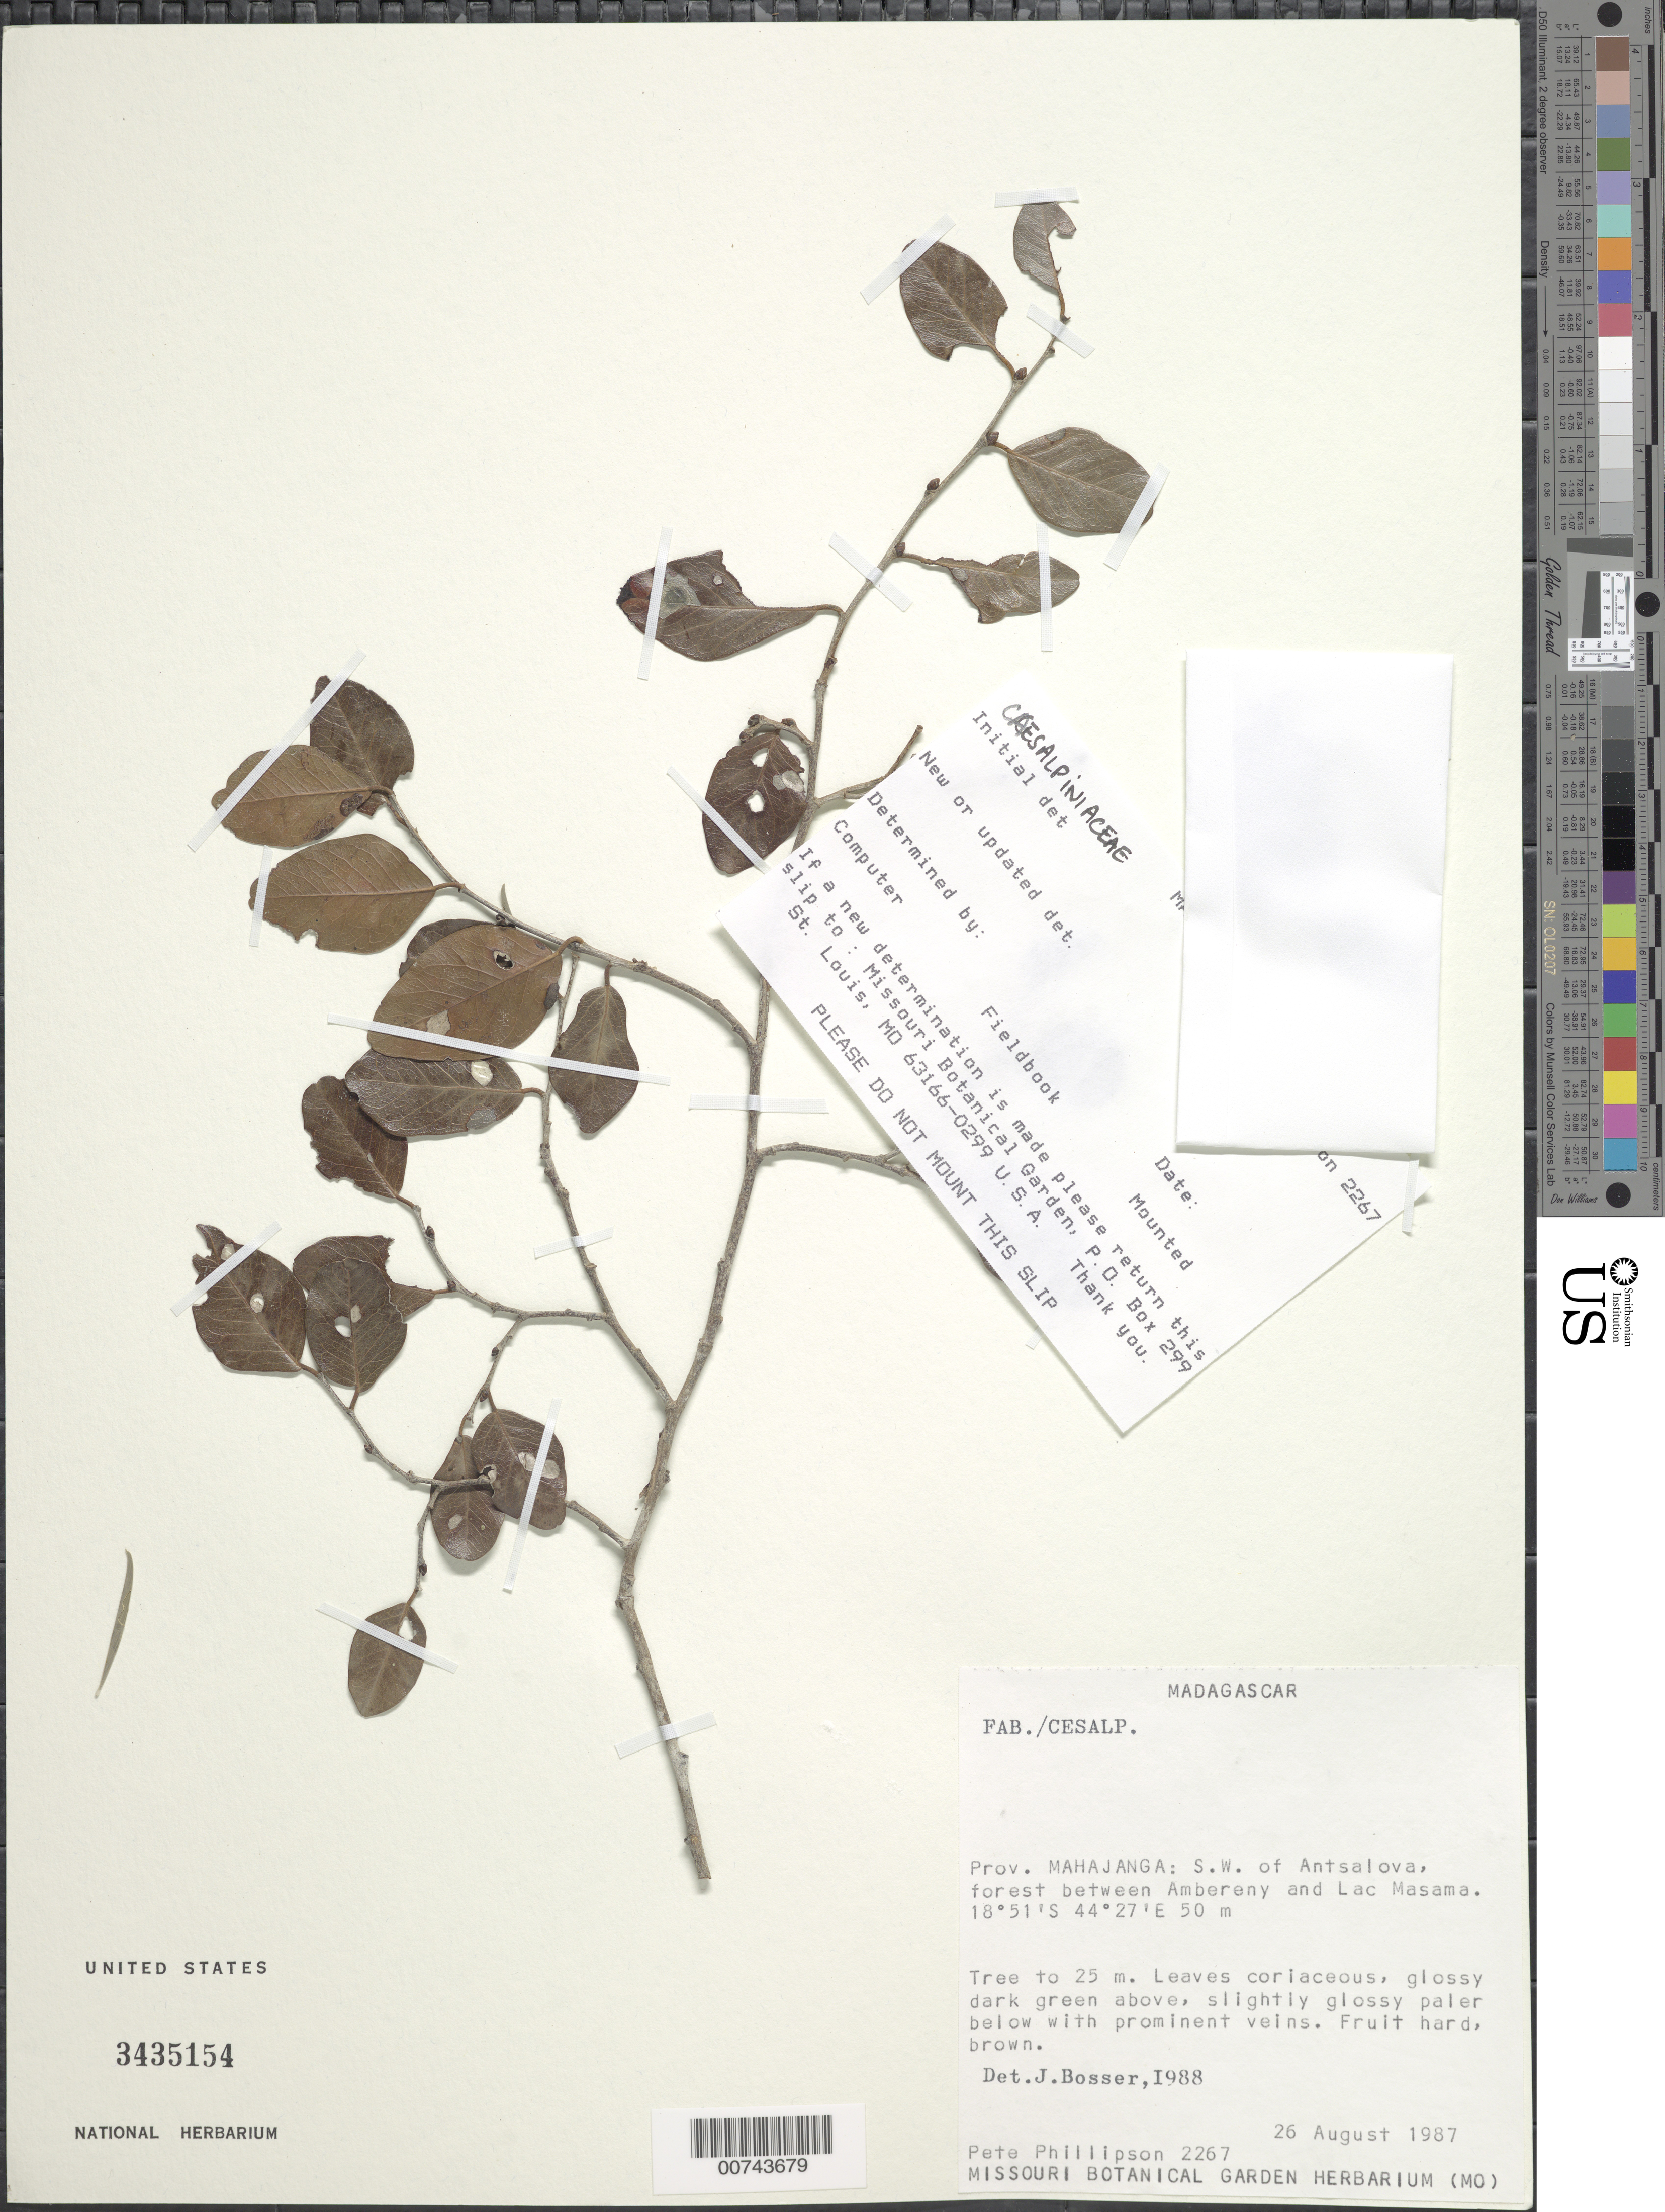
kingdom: Plantae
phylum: Tracheophyta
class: Magnoliopsida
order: Fabales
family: Fabaceae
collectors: P. B. Phillipson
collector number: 2267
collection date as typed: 26 Aug 1987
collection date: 1987-08-26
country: Madagascar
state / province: Melaky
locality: SW of Antsalova, between Ambereny and Lac Masama.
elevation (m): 50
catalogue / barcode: US 3435154